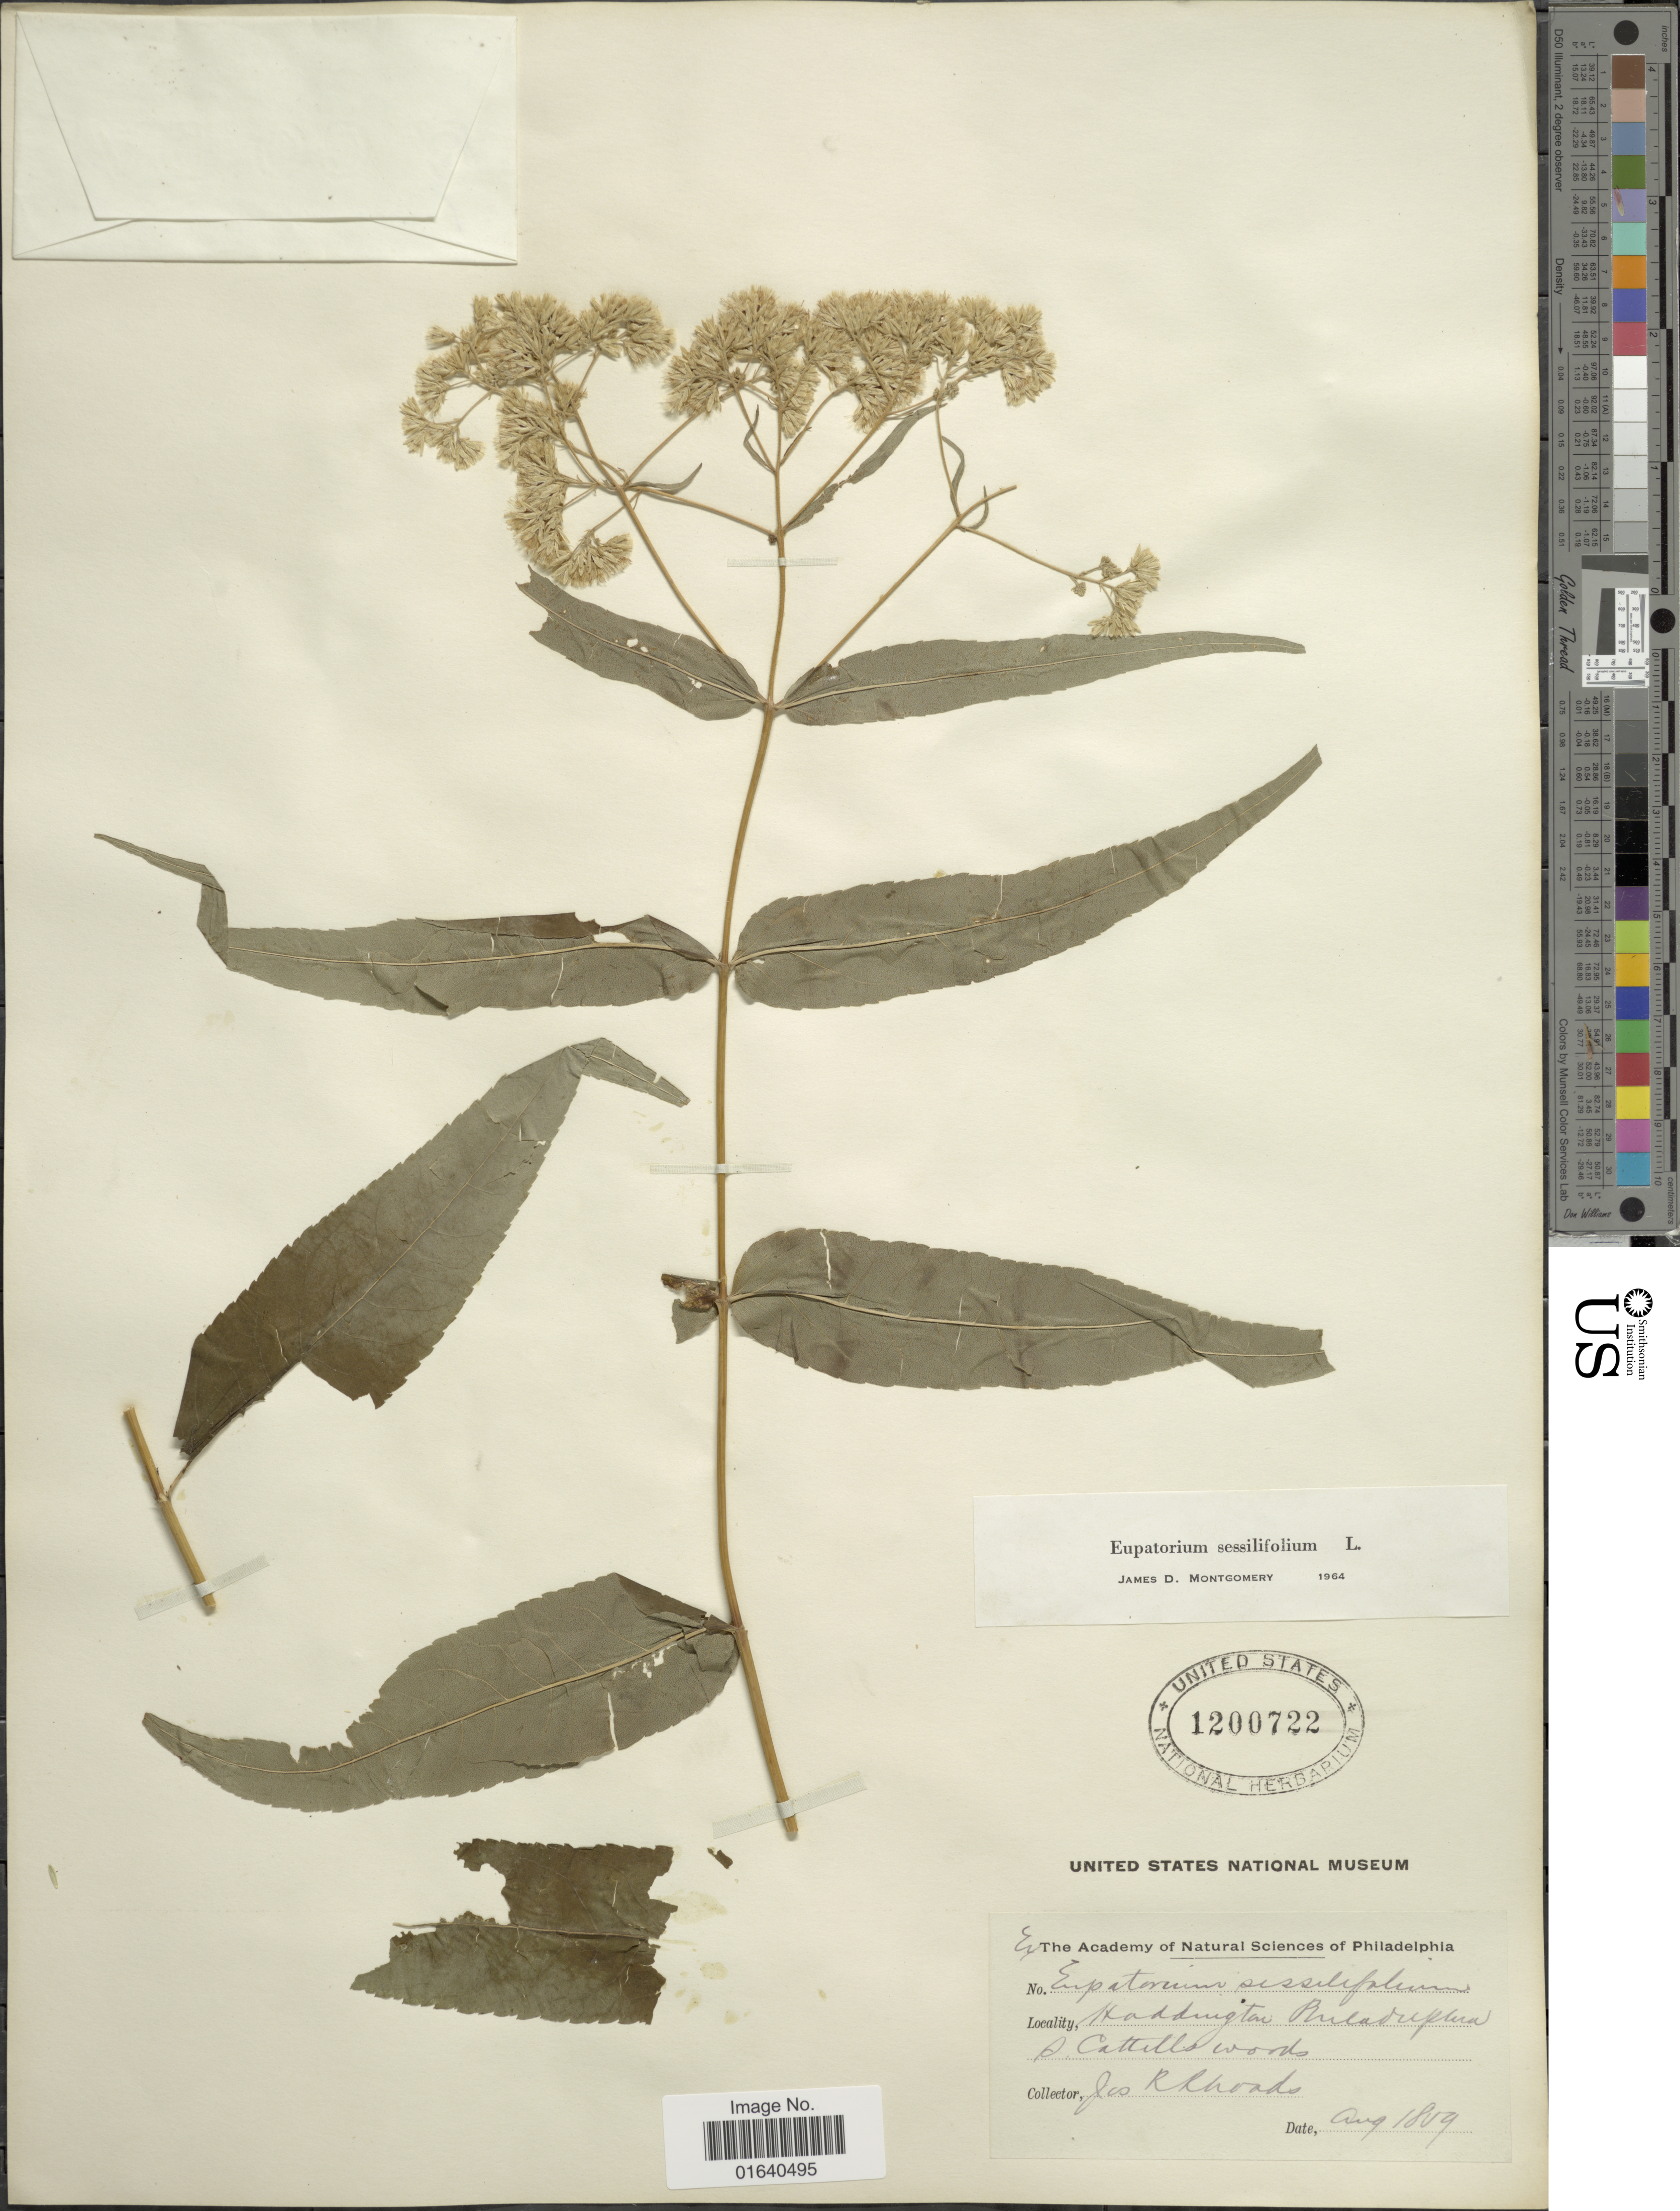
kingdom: Plantae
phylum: Tracheophyta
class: Magnoliopsida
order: Asterales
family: Asteraceae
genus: Eupatorium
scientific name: Eupatorium sessilifolium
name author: L.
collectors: J. Rhoads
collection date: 1809-08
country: United States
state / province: Pennsylvania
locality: Haddington, Philadelphia S. Cattells woods.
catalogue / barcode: US 1200722